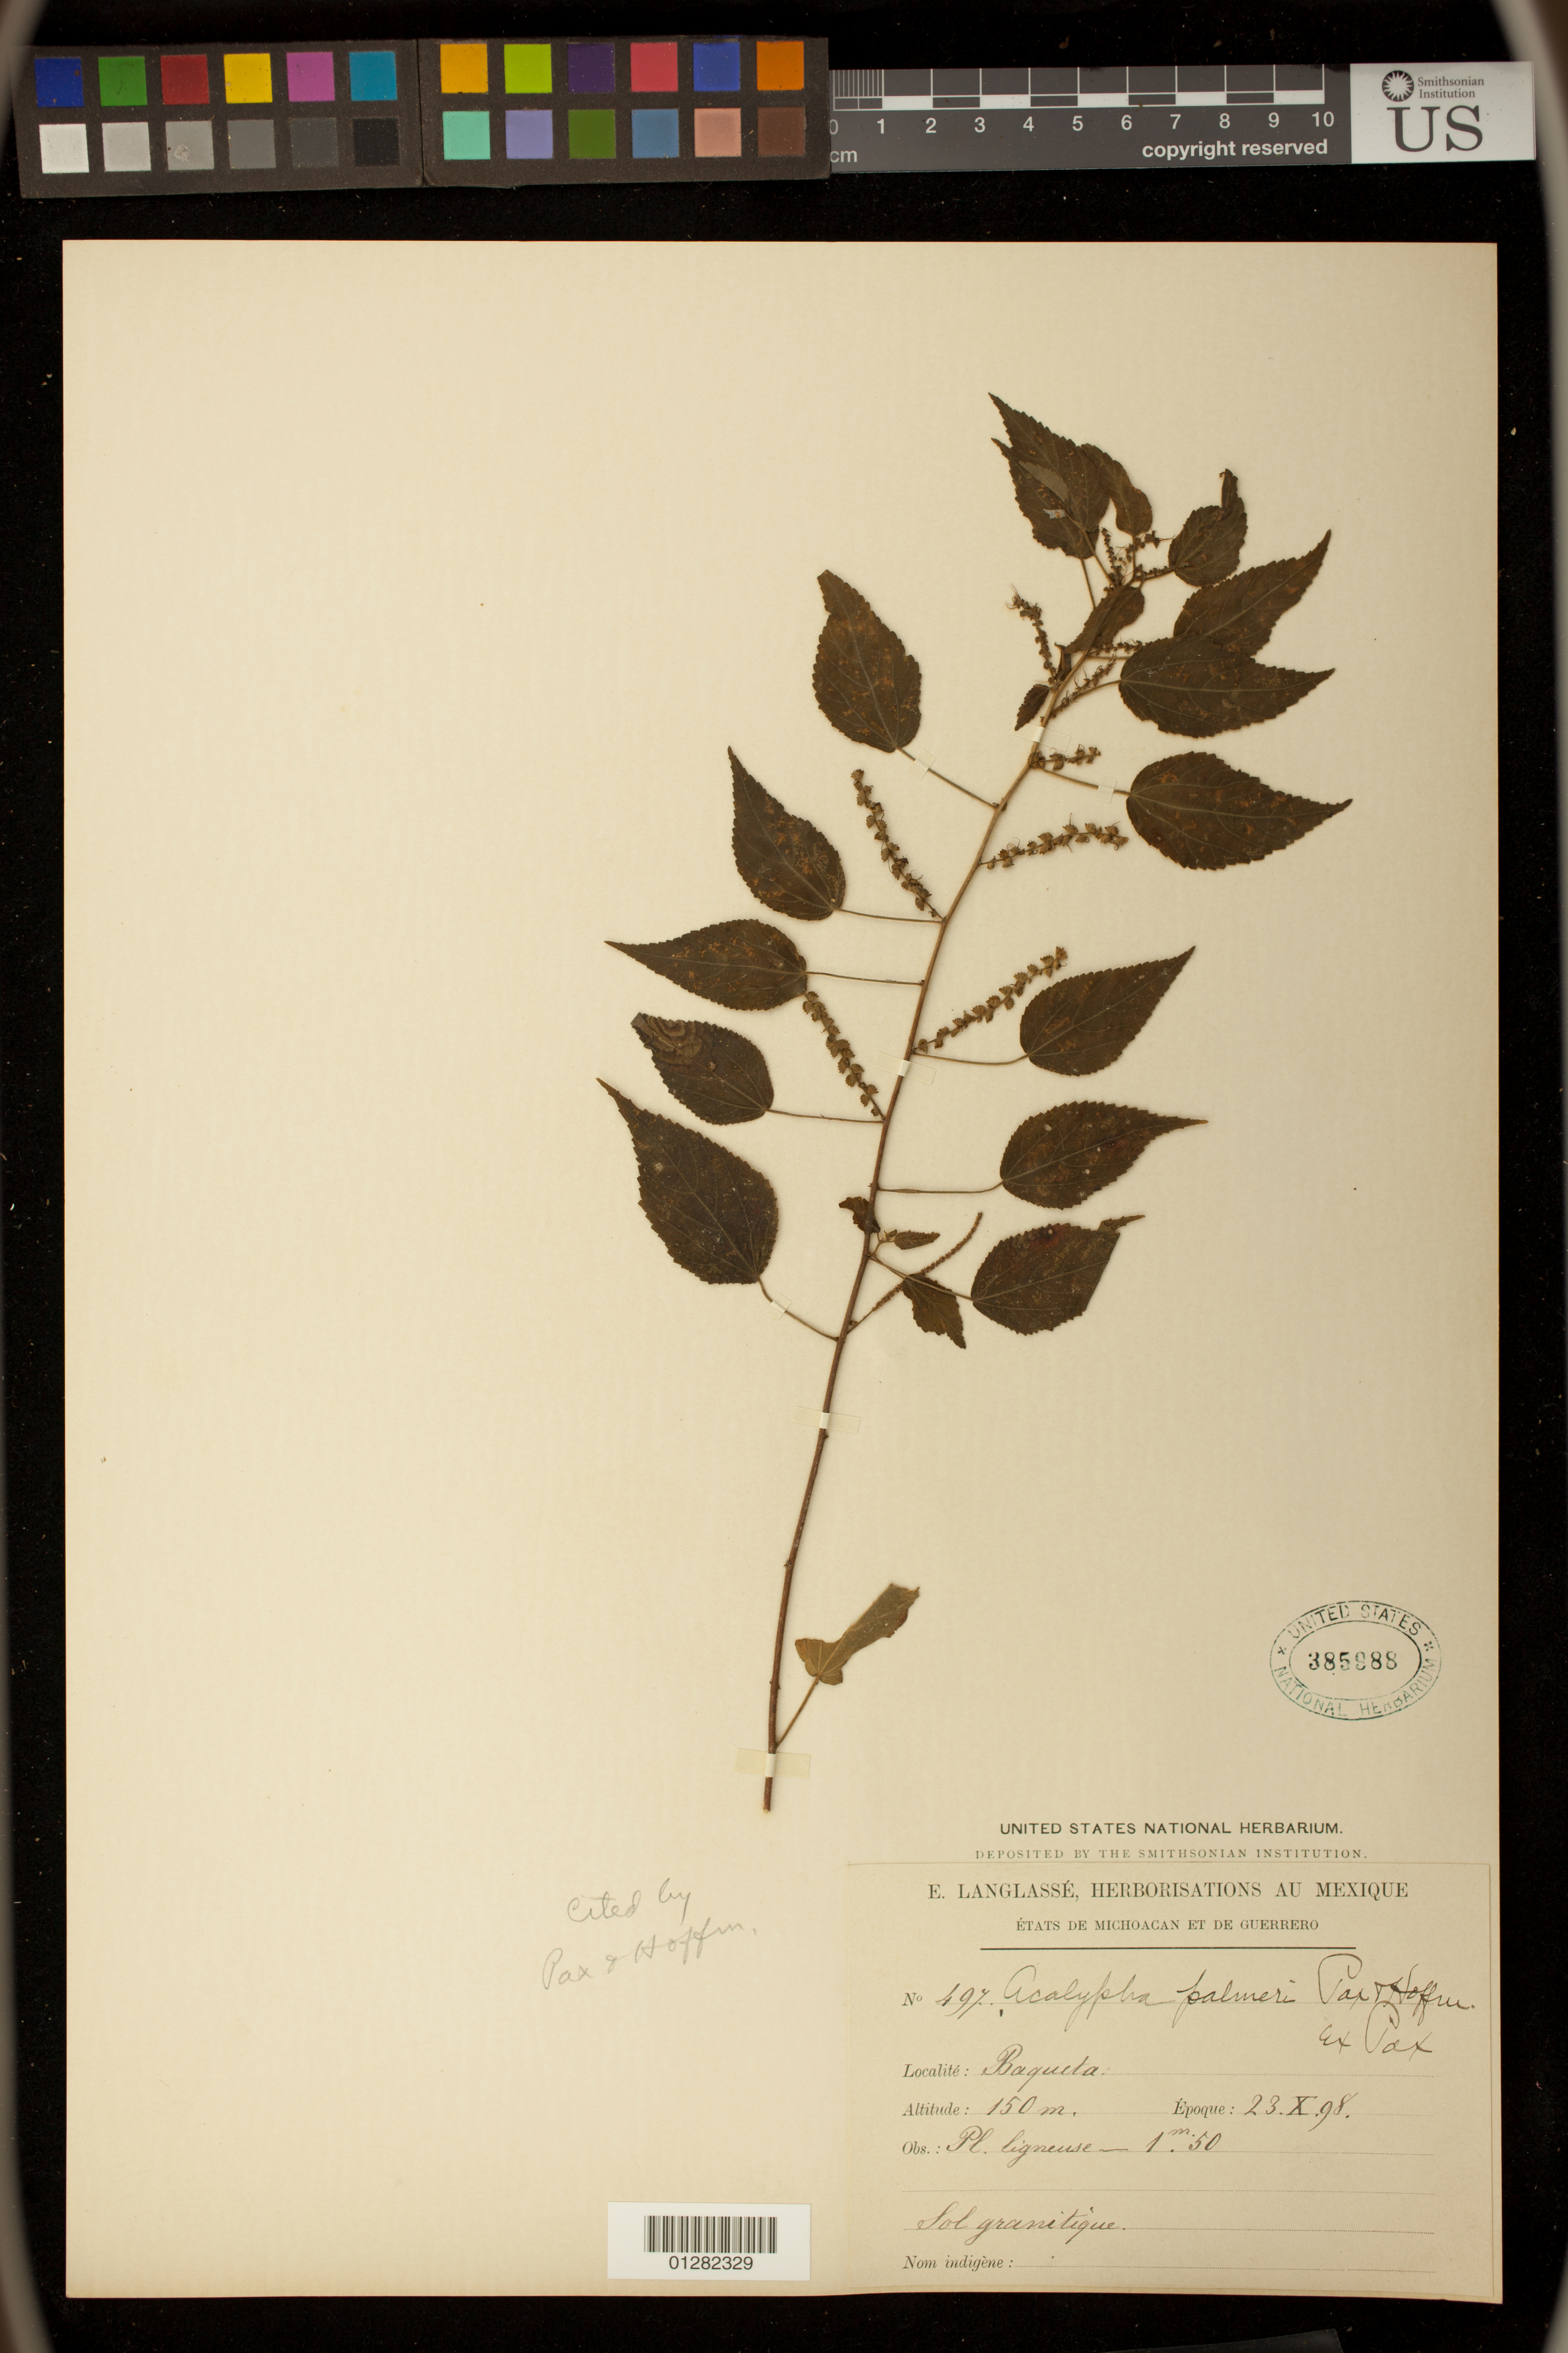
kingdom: Plantae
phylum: Tracheophyta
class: Magnoliopsida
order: Malpighiales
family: Euphorbiaceae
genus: Acalypha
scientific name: Acalypha palmeri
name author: Pax & K. Hoffm. in Engl.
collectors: I. L. Wiggins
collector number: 497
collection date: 1898-10-23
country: Mexico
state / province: Sinaloa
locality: Baqueta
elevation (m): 150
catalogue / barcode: US 385988